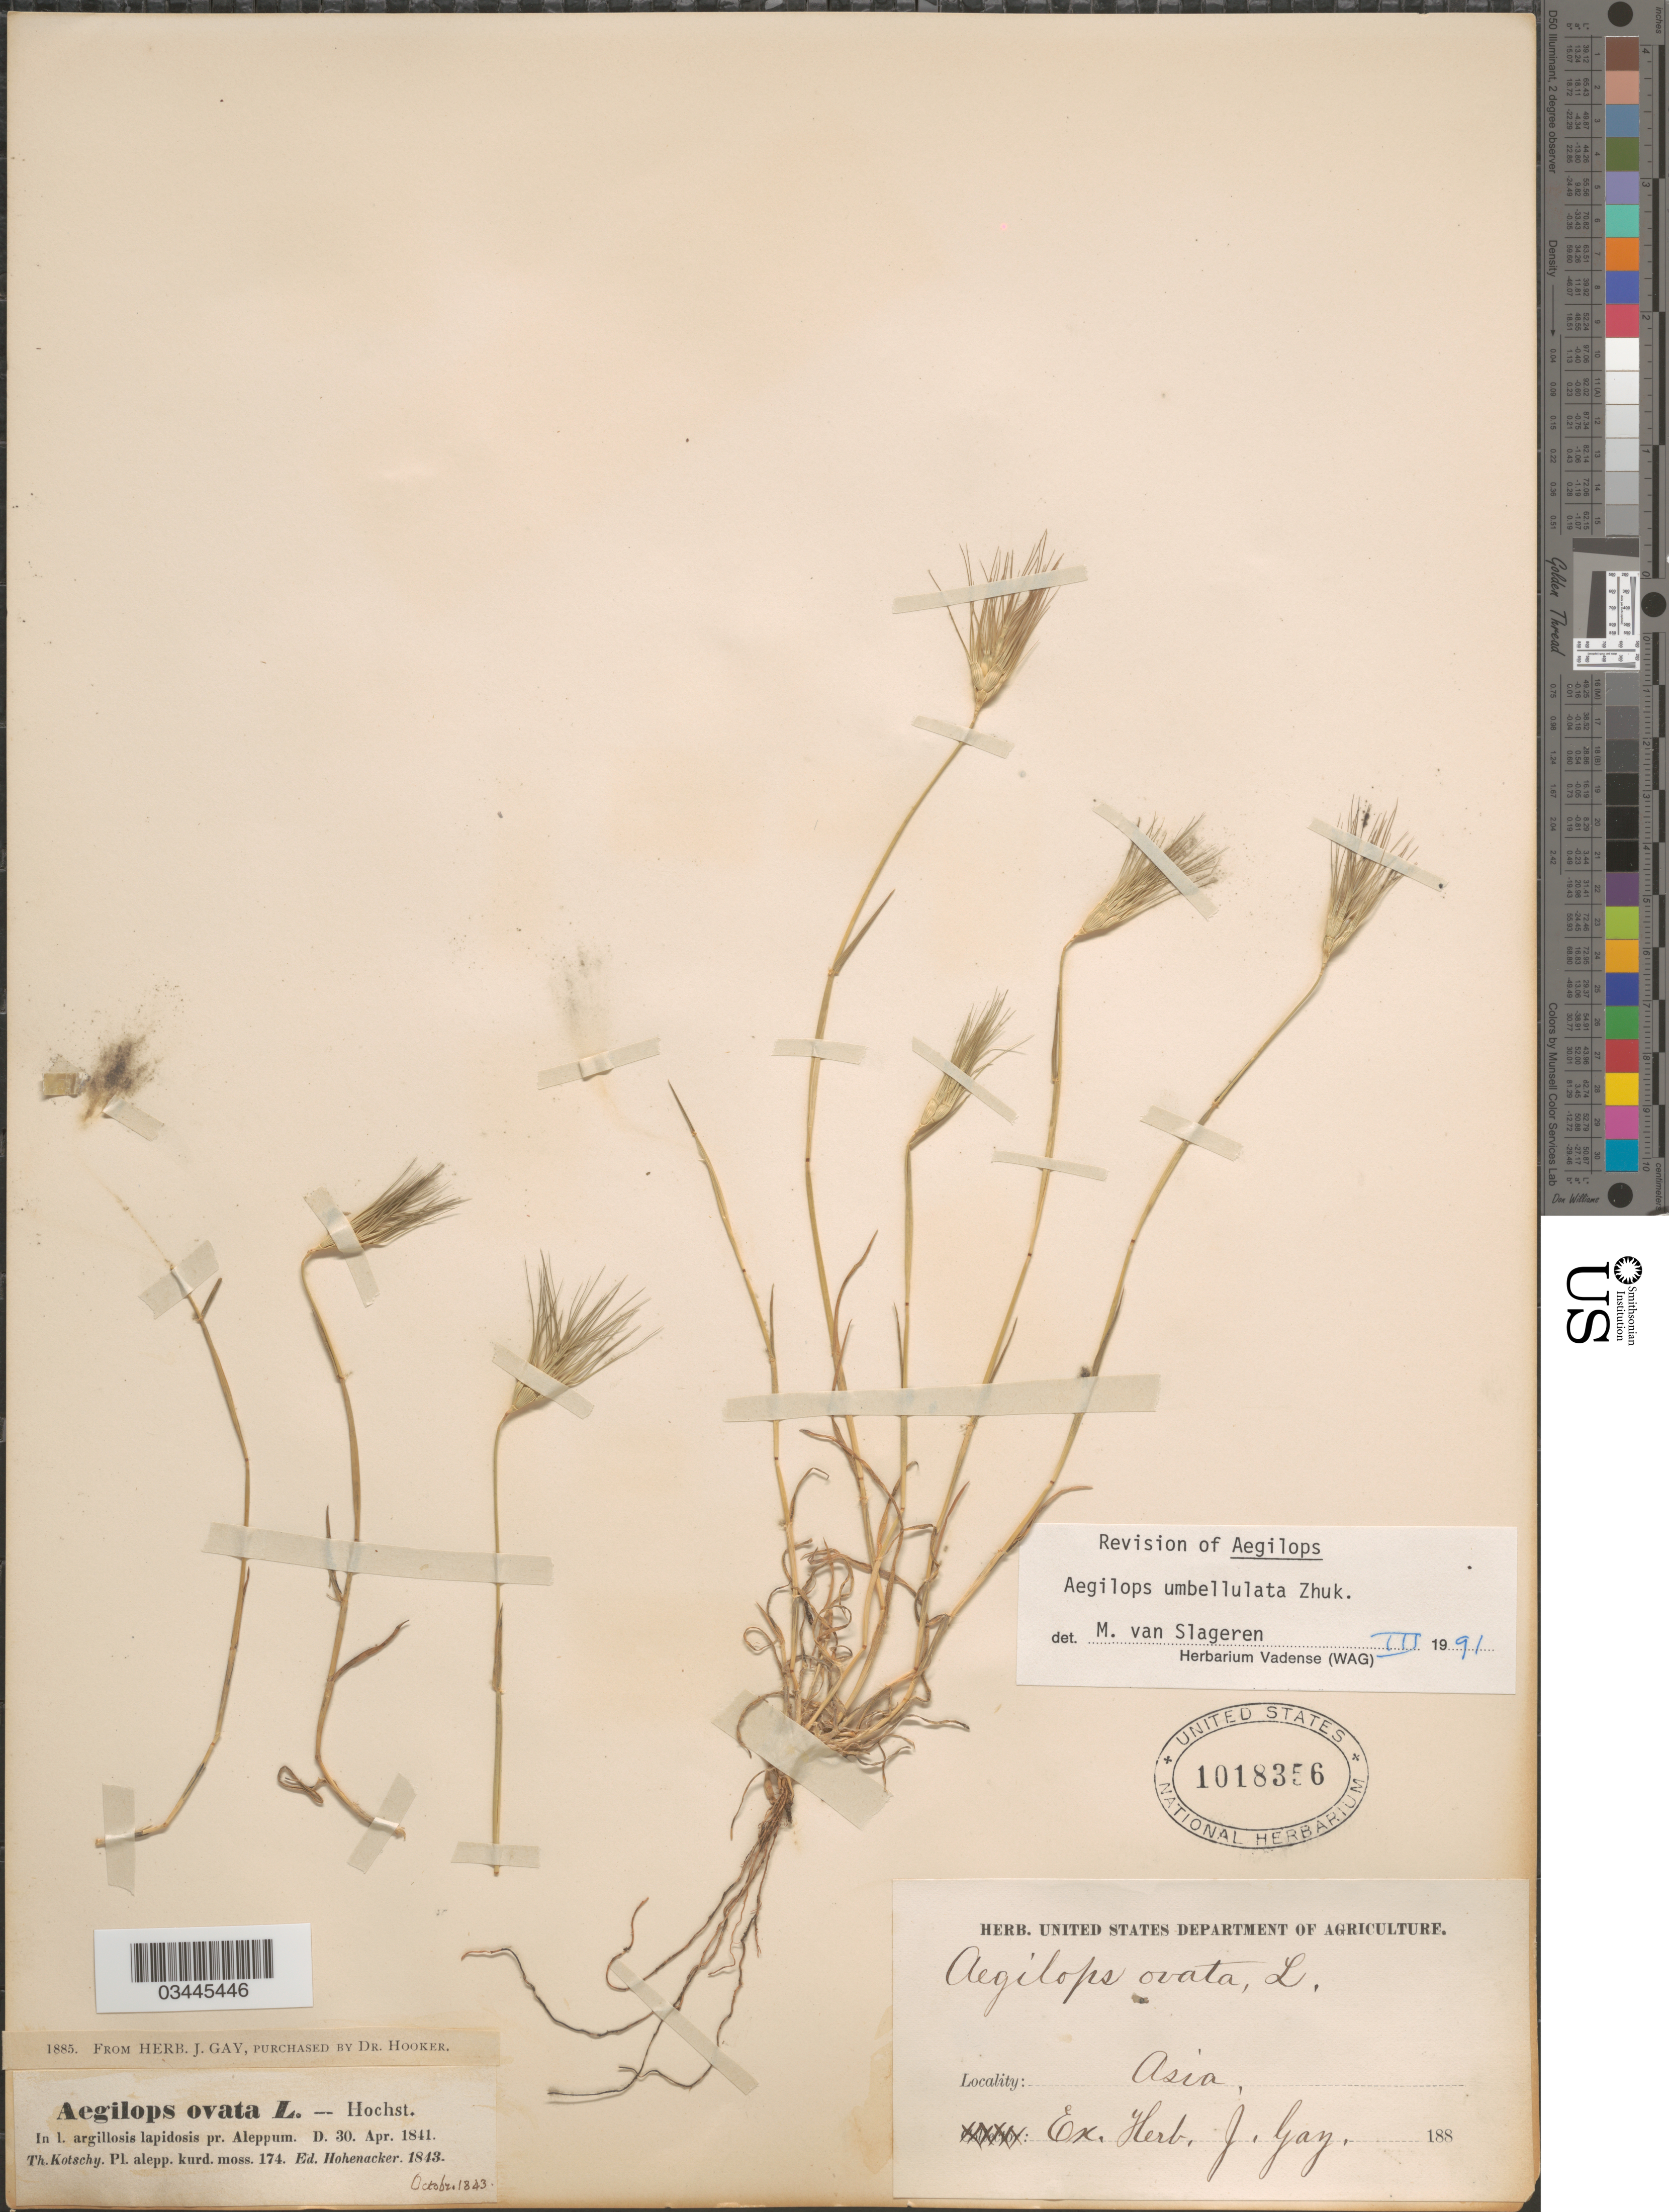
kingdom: Plantae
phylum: Tracheophyta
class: Liliopsida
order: Poales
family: Poaceae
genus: Aegilops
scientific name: Aegilops umbellulata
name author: Zhuk.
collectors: K. G. Kotschy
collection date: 1841-04-30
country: Syria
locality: Asia. In l. argillosis lapidosis pr. Aleppum. Pl. alepp. kurd. moss. 174.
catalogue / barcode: US 1018356